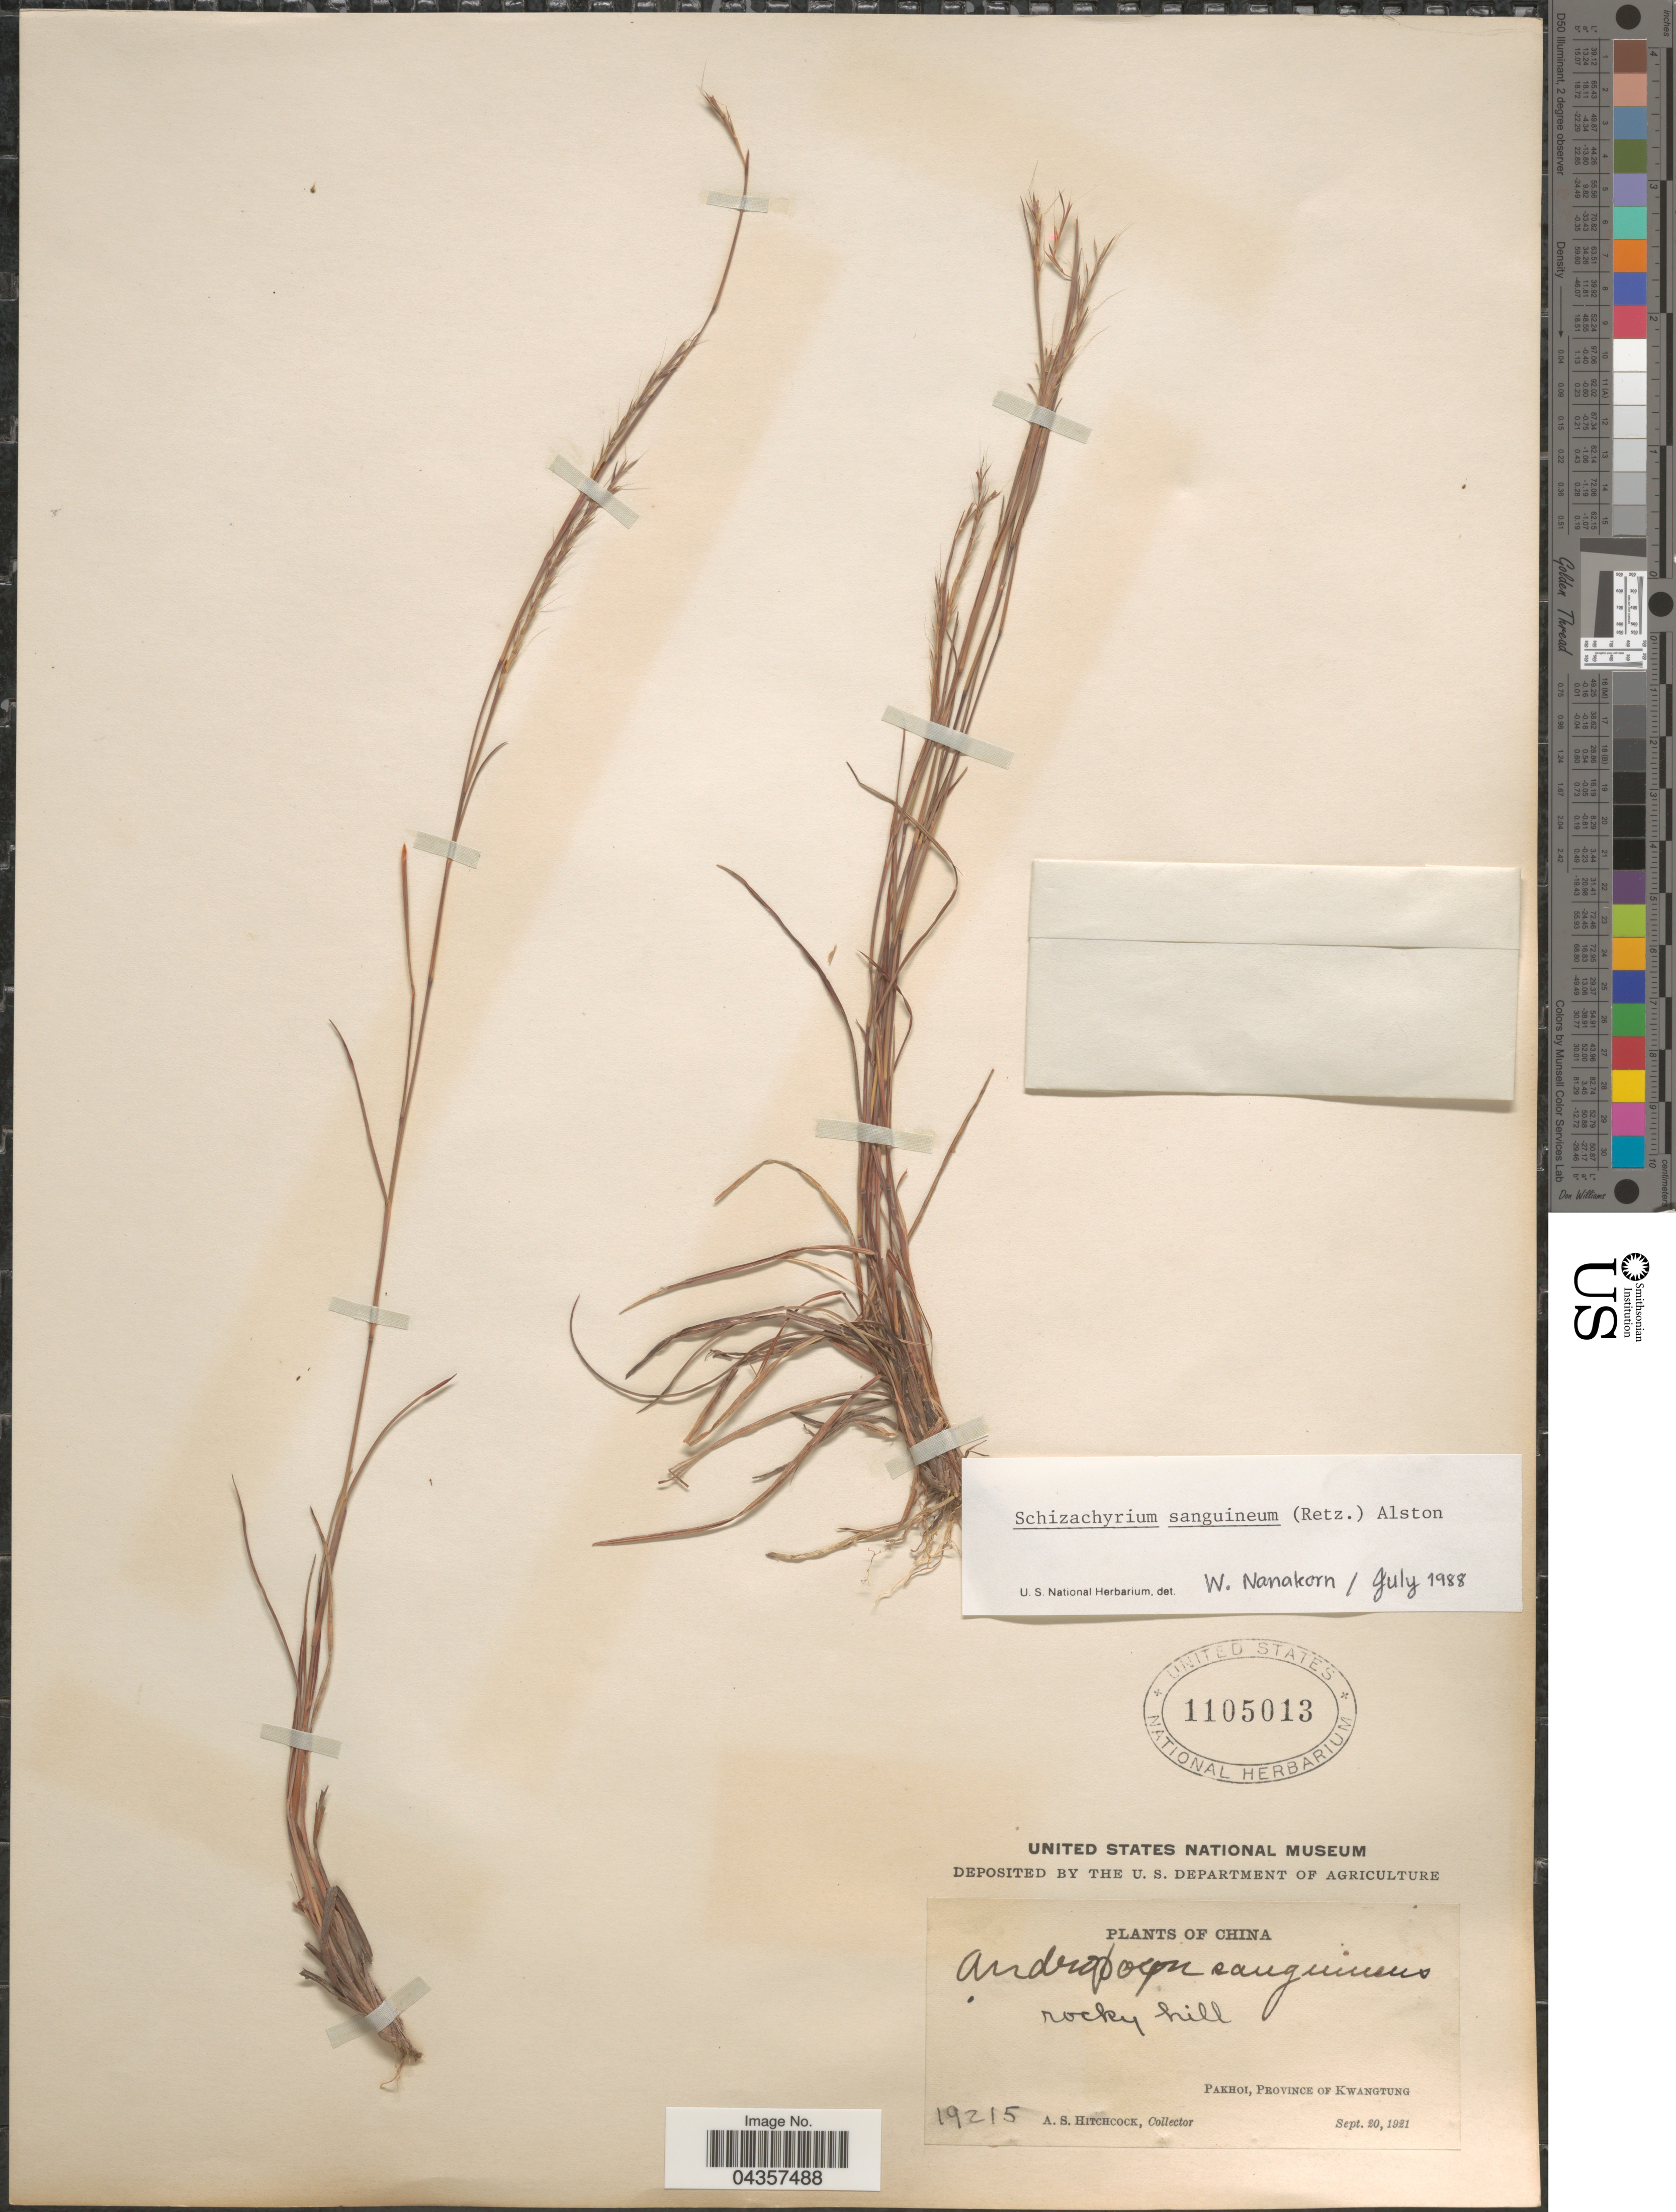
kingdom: Plantae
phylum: Tracheophyta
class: Liliopsida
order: Poales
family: Poaceae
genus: Schizachyrium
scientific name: Schizachyrium sanguineum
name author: (Retz.) Alston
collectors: A. S. Hitchcock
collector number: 19215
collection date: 1921-09-20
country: China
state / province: Guangdong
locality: Pakhoi, Province of Kwangtung.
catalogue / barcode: US 1105013